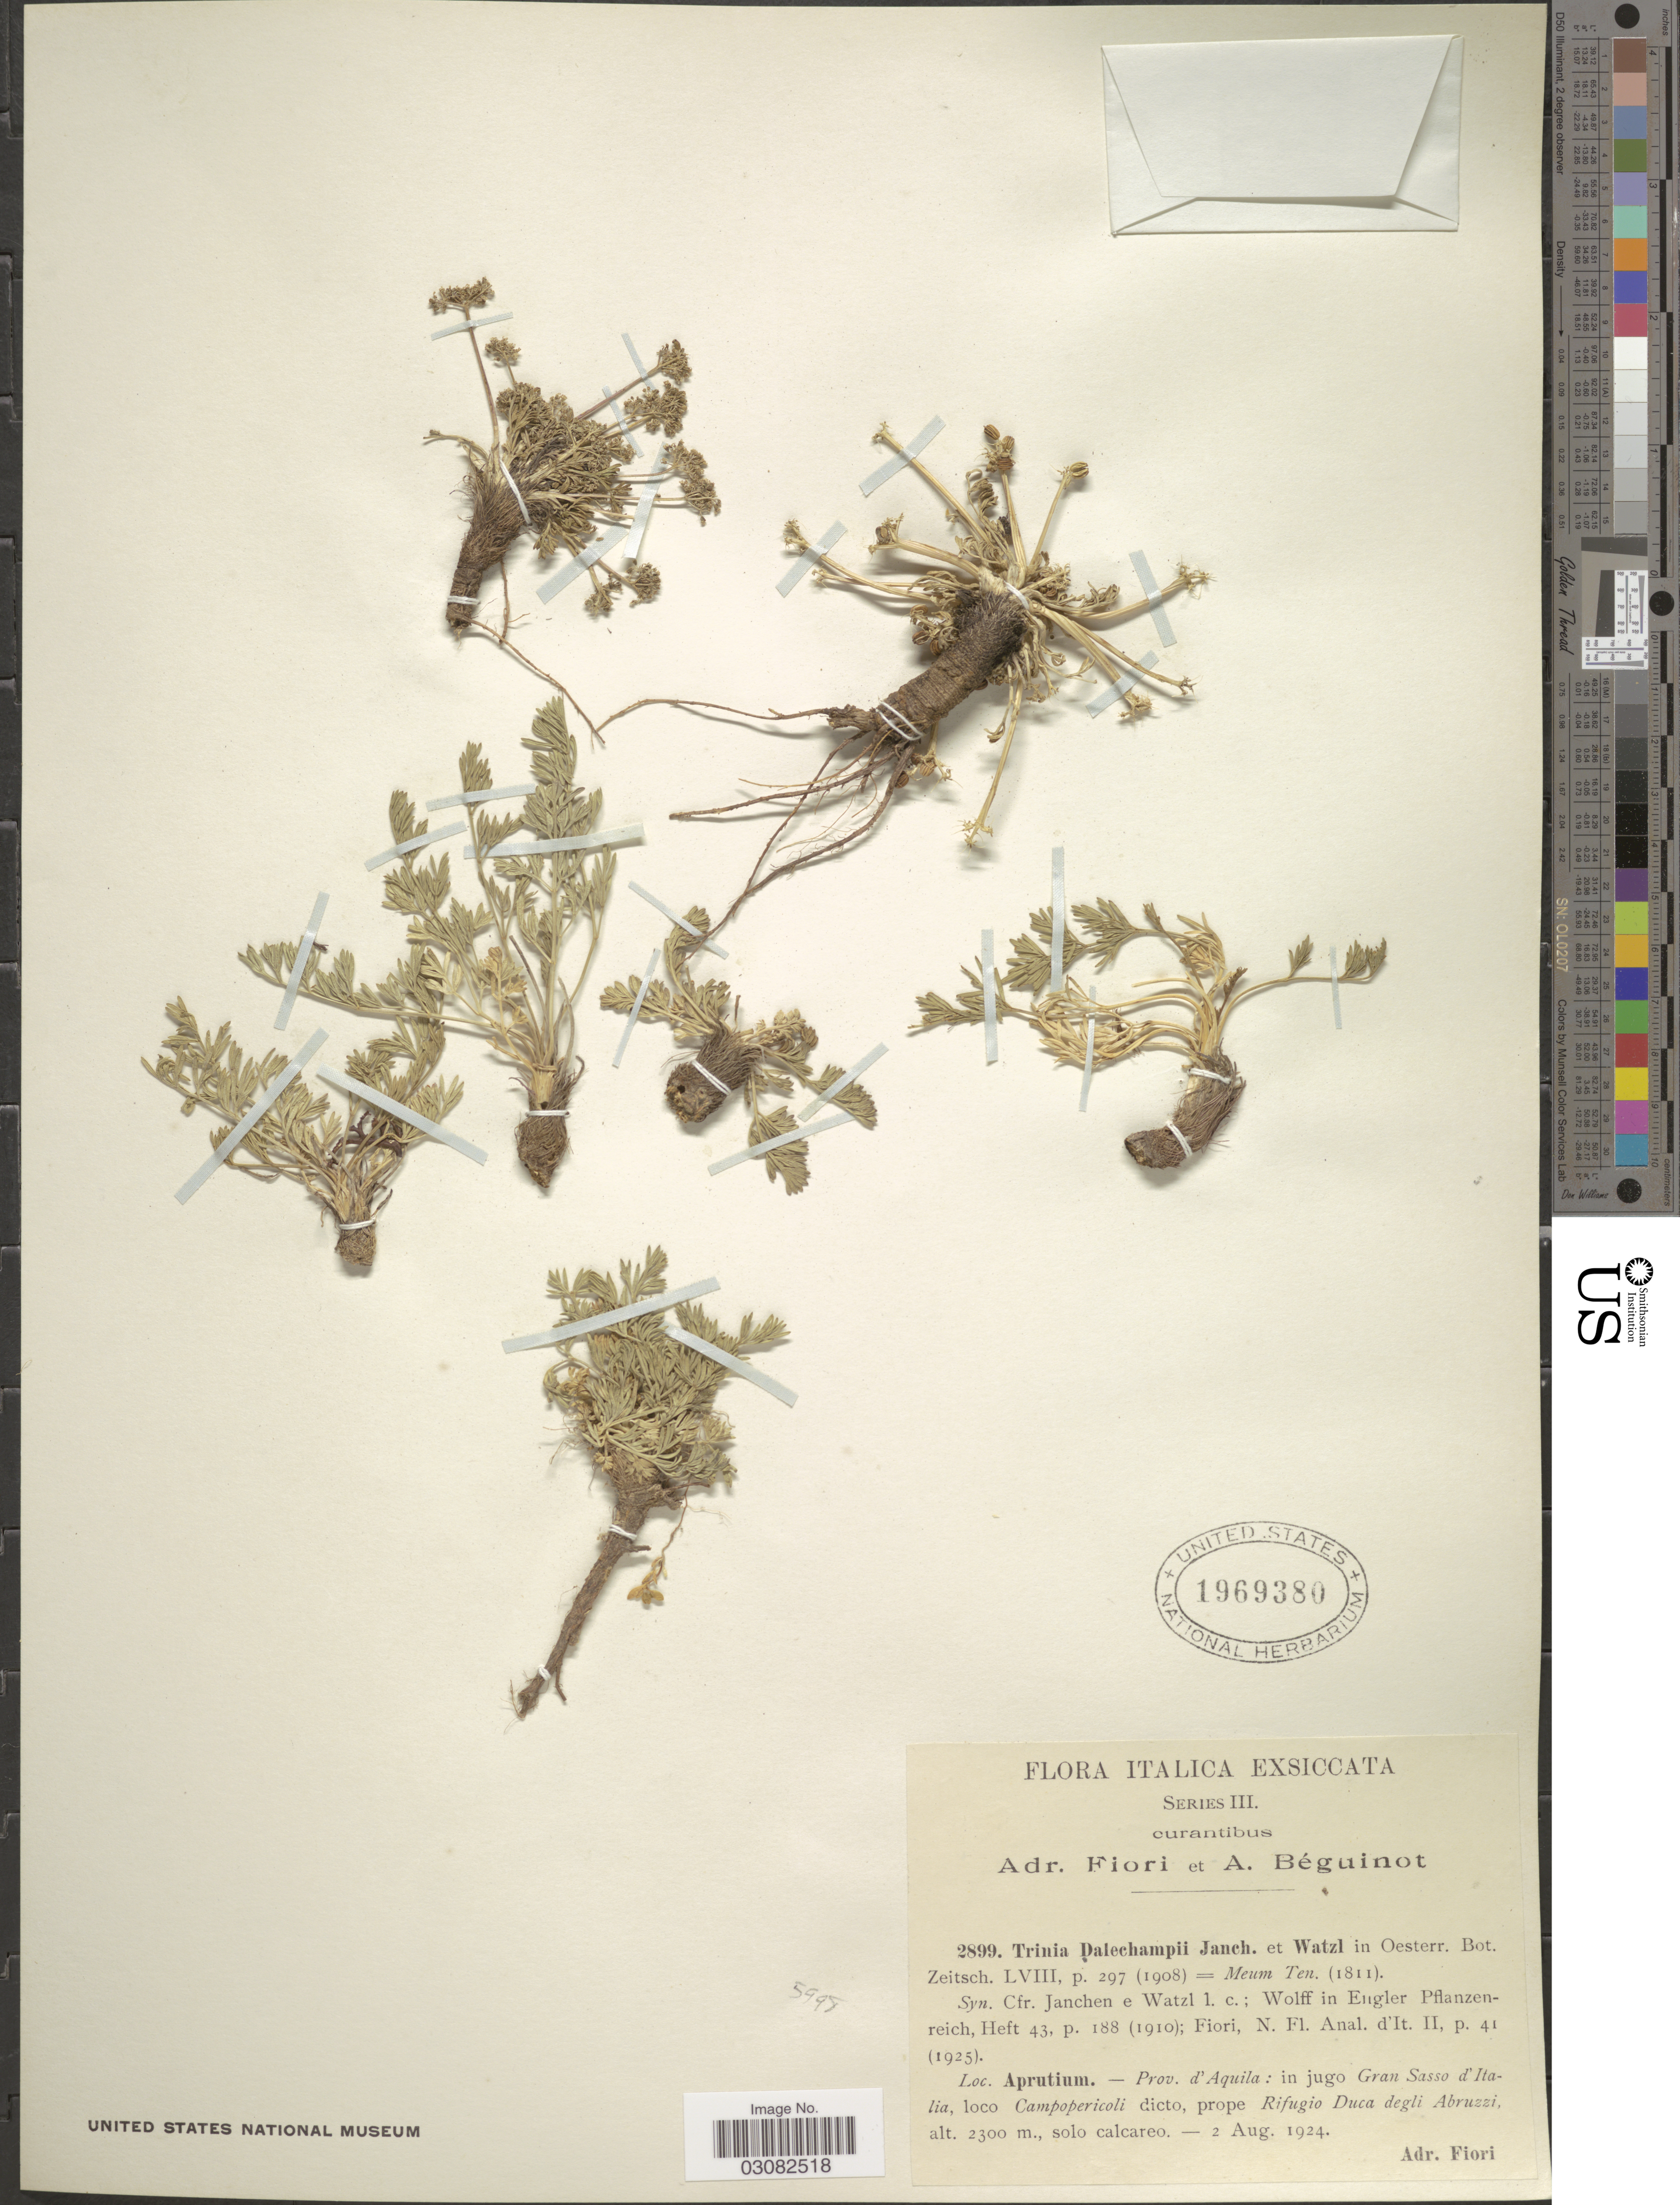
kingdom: Plantae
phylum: Tracheophyta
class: Magnoliopsida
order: Apiales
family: Apiaceae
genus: Trinia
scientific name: Trinia dalechampii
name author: (Ten.) Janch.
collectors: A. Fiori & A. Béguinot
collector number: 2899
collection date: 1924-08-02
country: Italy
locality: Aprutium. - Prov. d'Aquila: in jugo Gran Sasso d'Italia, loco Campopericoli dicto, prope Rifugio Duca degli Abruzzi.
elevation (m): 2300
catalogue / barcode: US 1969380